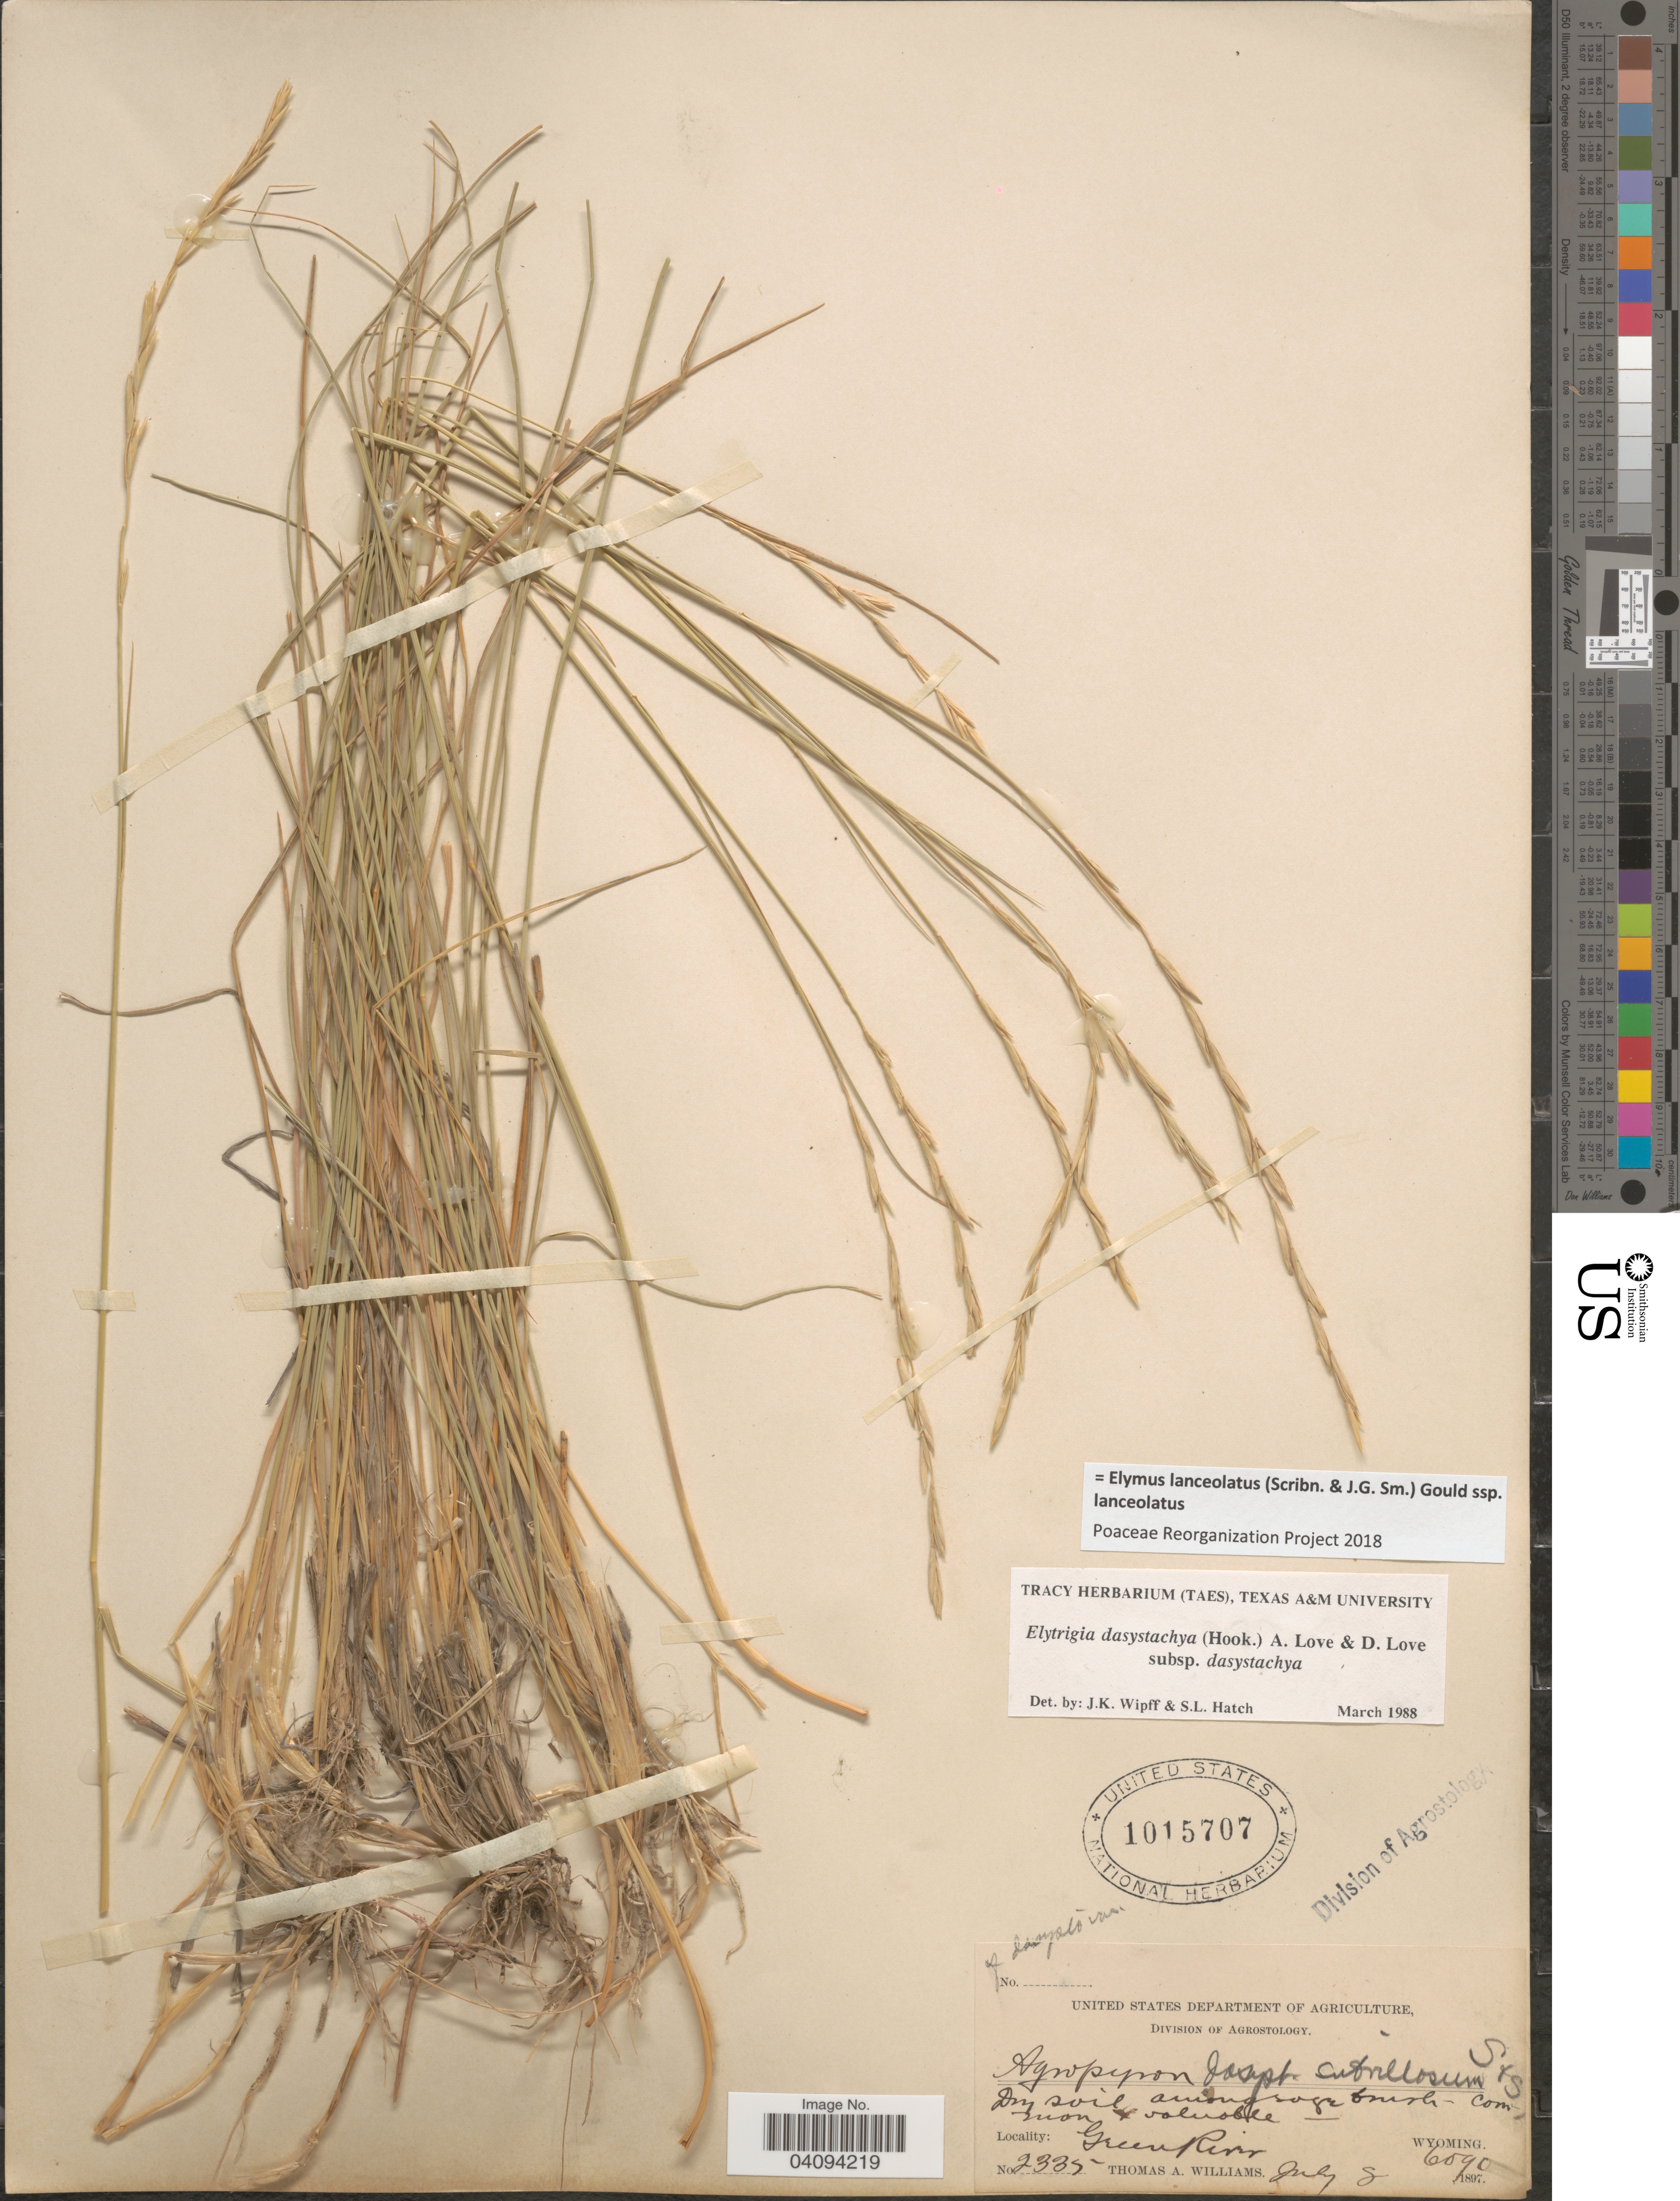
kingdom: Plantae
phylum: Tracheophyta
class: Liliopsida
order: Poales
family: Poaceae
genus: Elymus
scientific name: Elymus lanceolatus subsp. lanceolatus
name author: (Scribn. & J.G. Sm.) Gould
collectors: T. A. Williams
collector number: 2335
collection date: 1897-07-08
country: United States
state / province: Wyoming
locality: Dry soil among sage bush. Green River.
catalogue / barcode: US 1015707